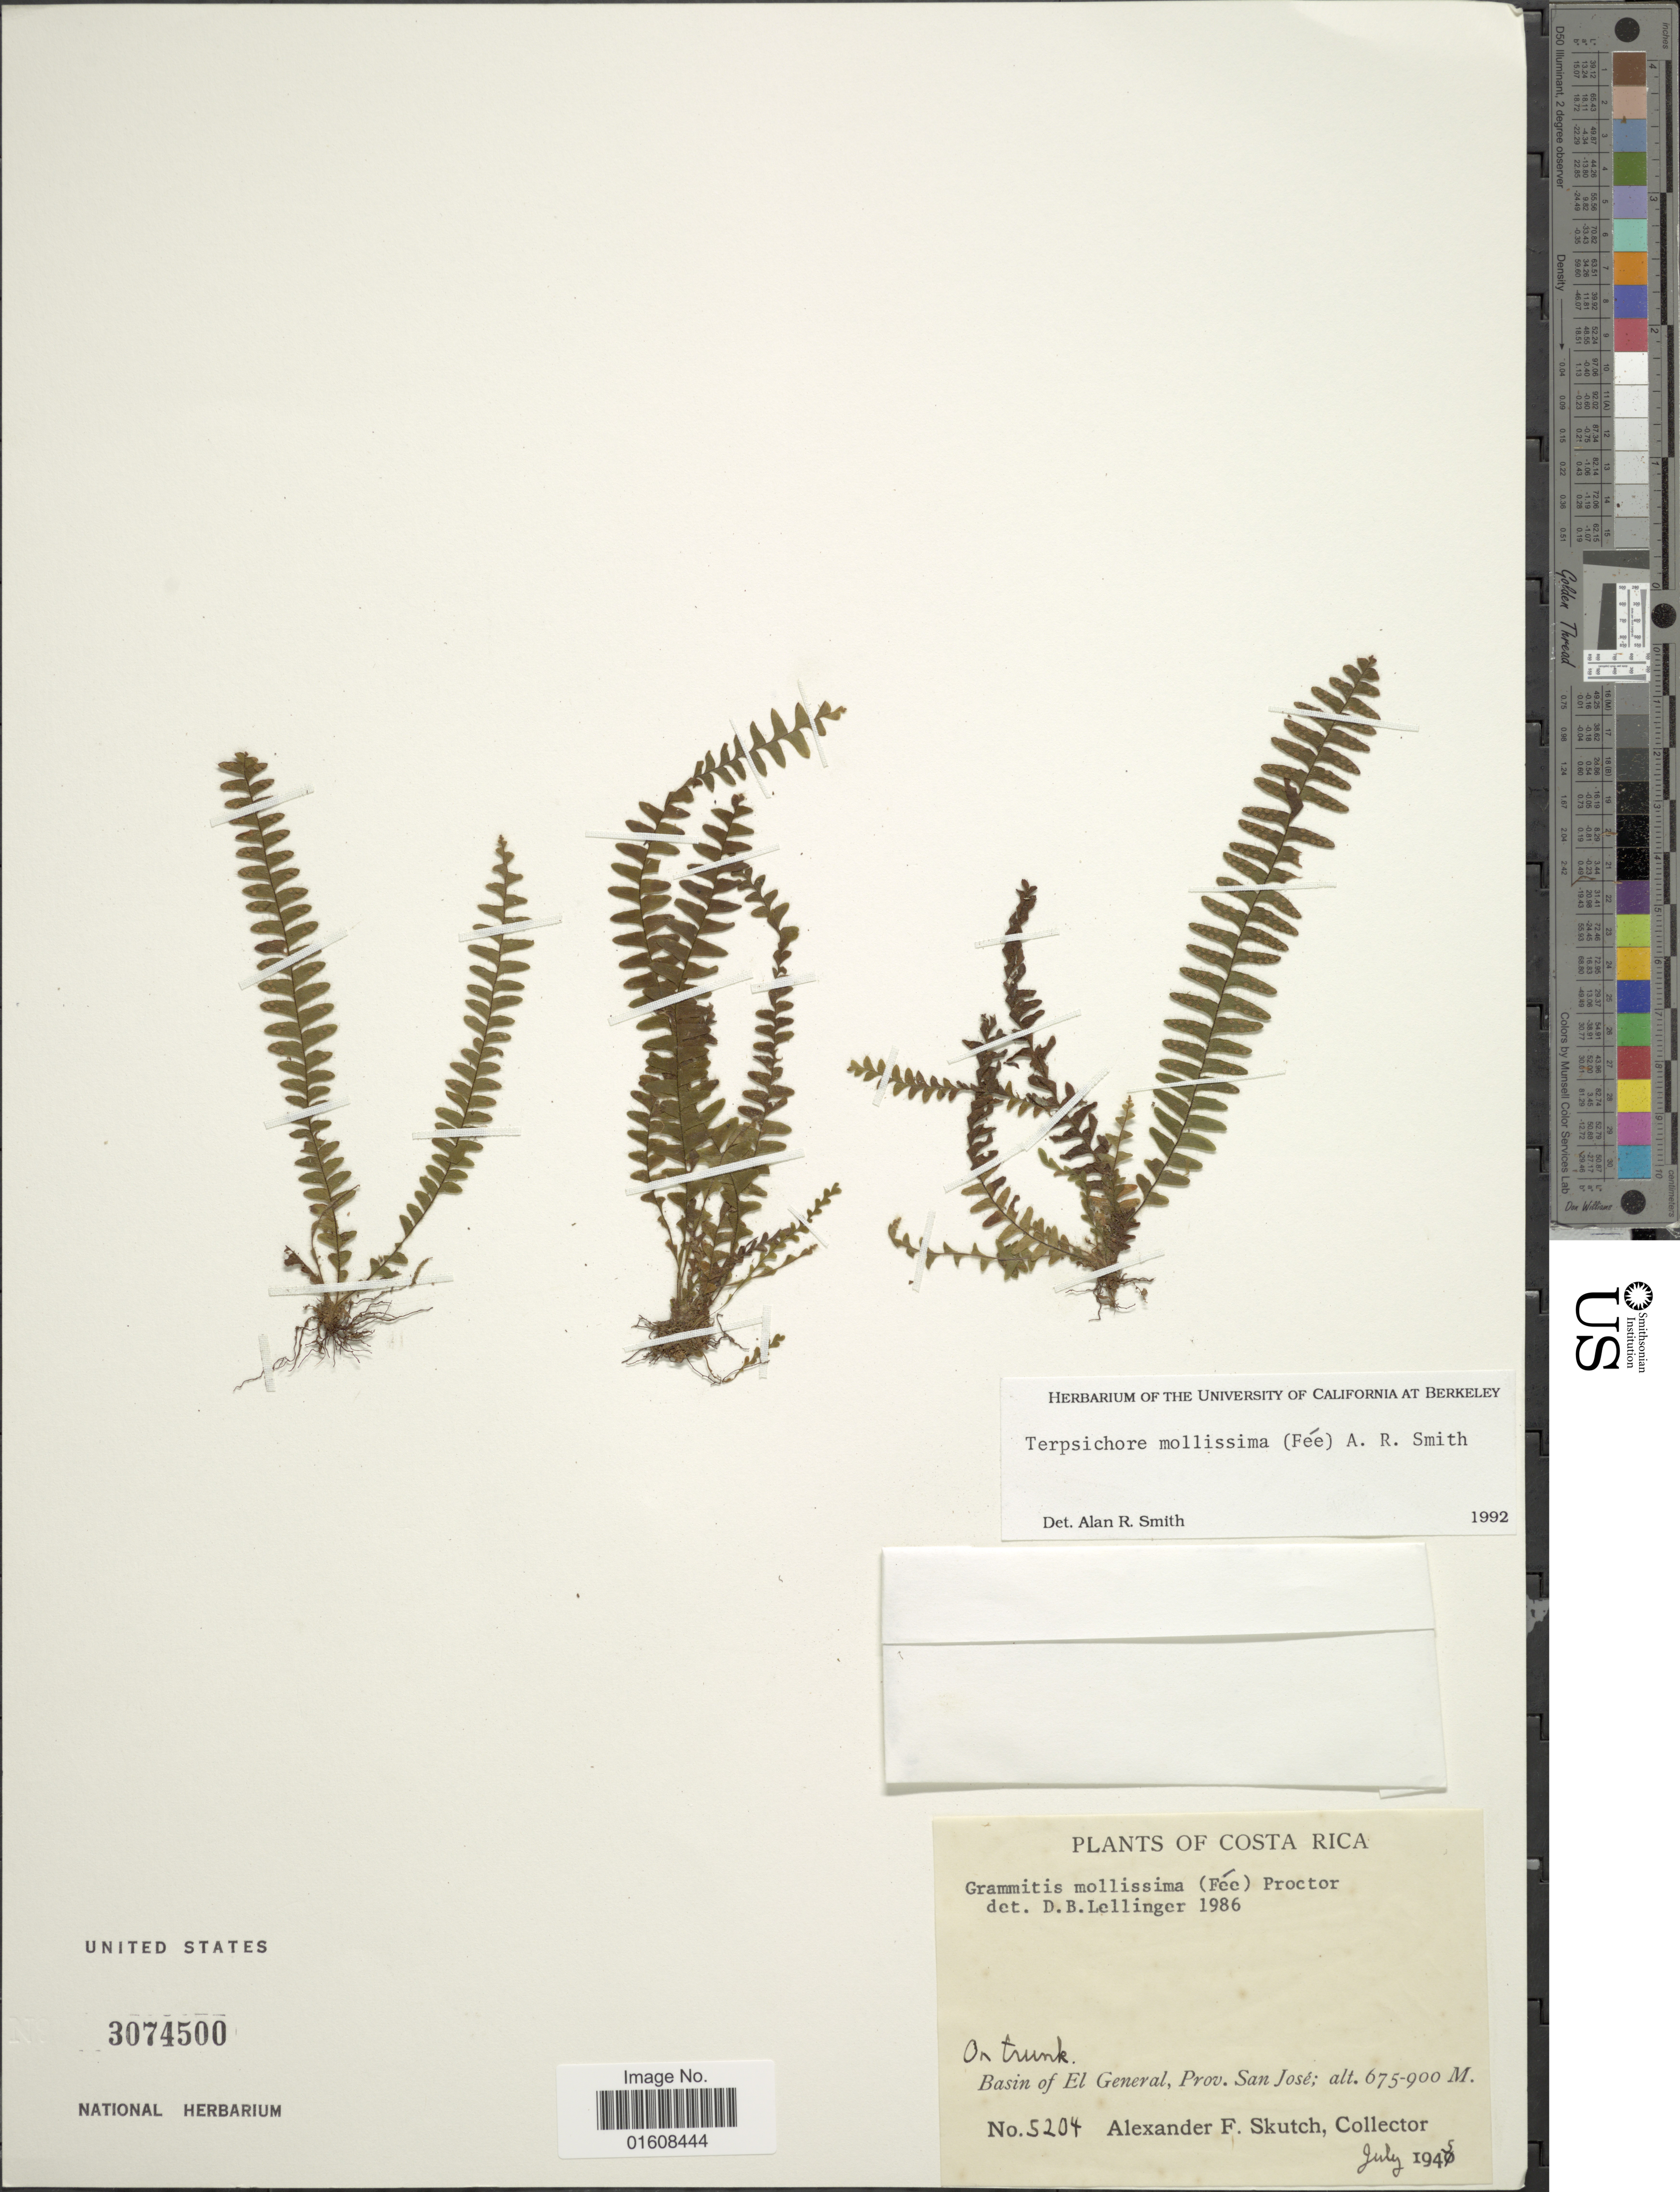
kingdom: Plantae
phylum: Tracheophyta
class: Polypodiopsida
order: Polypodiales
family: Polypodiaceae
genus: Alansmia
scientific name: Alansmia elastica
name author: (Bory ex Willd.) Moguel & M. Kessler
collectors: A. F. Skutch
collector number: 5204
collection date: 1945-07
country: Costa Rica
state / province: San José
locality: Basin of El General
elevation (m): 675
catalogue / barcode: US 3074500